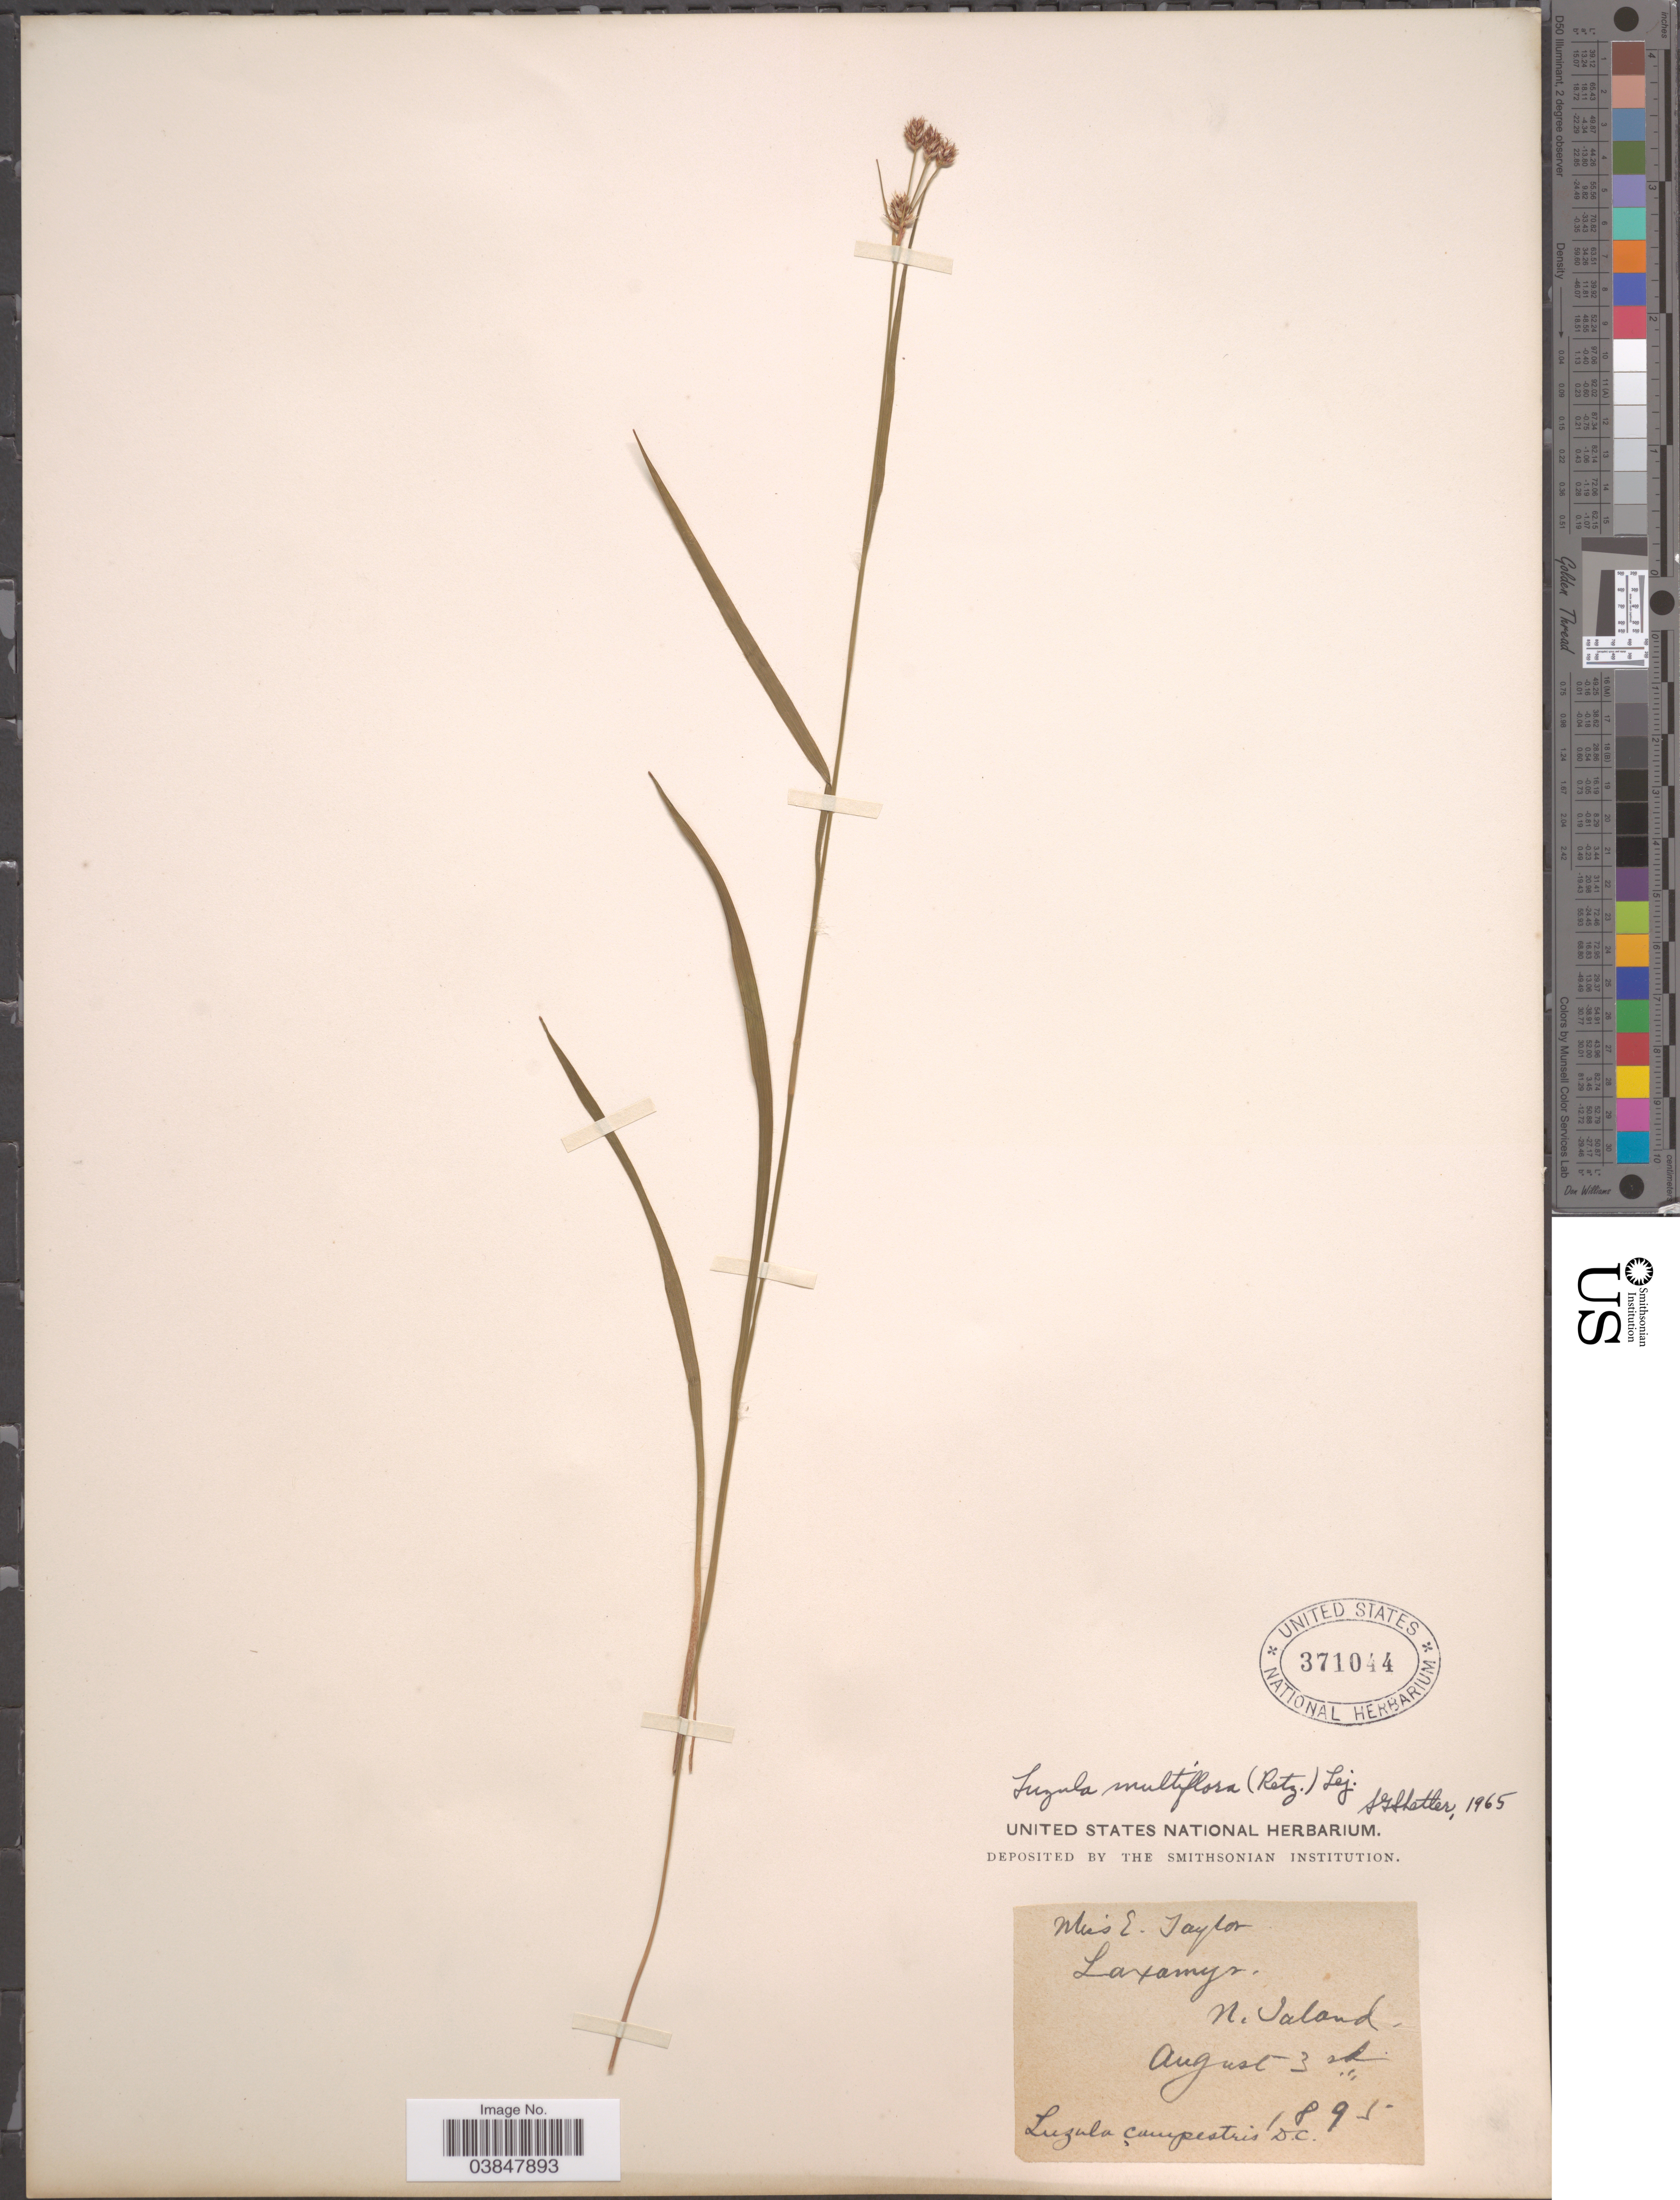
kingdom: Plantae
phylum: Tracheophyta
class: Liliopsida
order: Poales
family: Juncaceae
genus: Luzula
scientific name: Luzula multiflora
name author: (Ehrh.) Lej.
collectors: E. Taylor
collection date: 1895-08-03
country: Iceland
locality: N. Iceland.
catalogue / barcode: US 371044